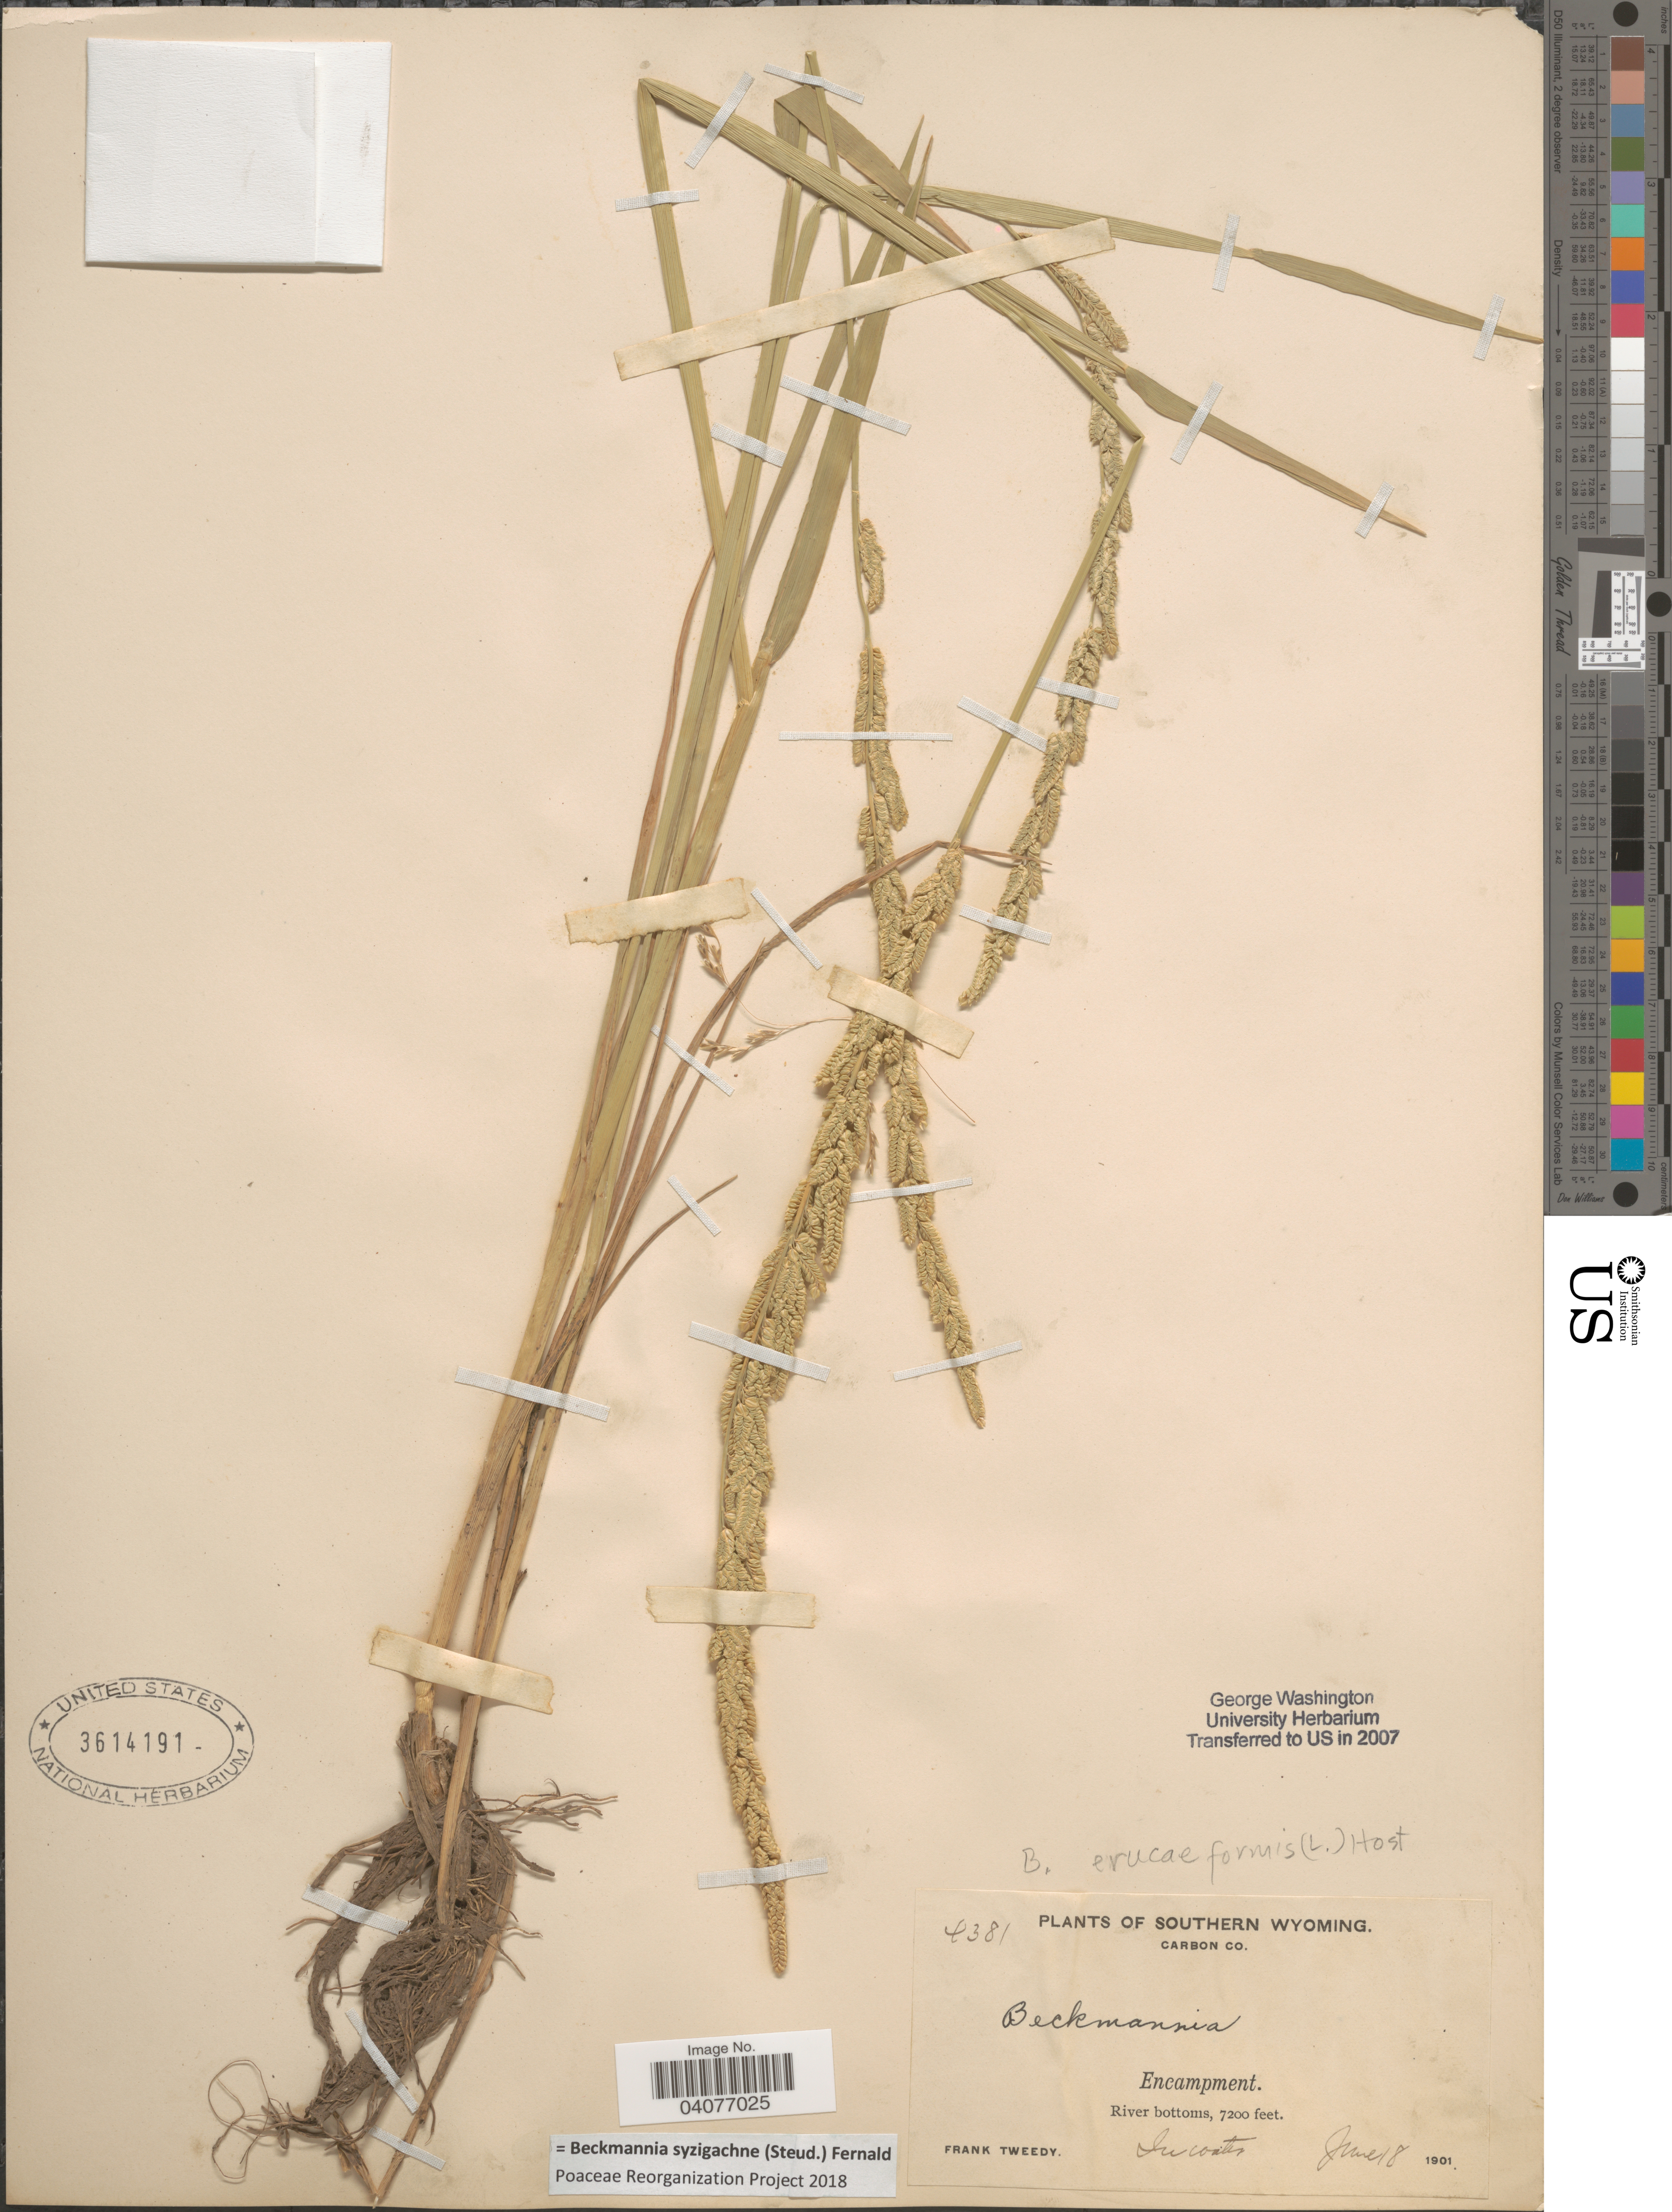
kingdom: Plantae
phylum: Tracheophyta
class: Liliopsida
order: Poales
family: Poaceae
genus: Beckmannia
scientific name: Beckmannia syzigachne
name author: (Steud.) Fernald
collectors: F. Tweedy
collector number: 4381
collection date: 1901-06-18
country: United States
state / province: Wyoming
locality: Southern Wyoming. Carbon Co. Encampment. River bottoms. In water.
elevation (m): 2195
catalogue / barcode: US 3614191